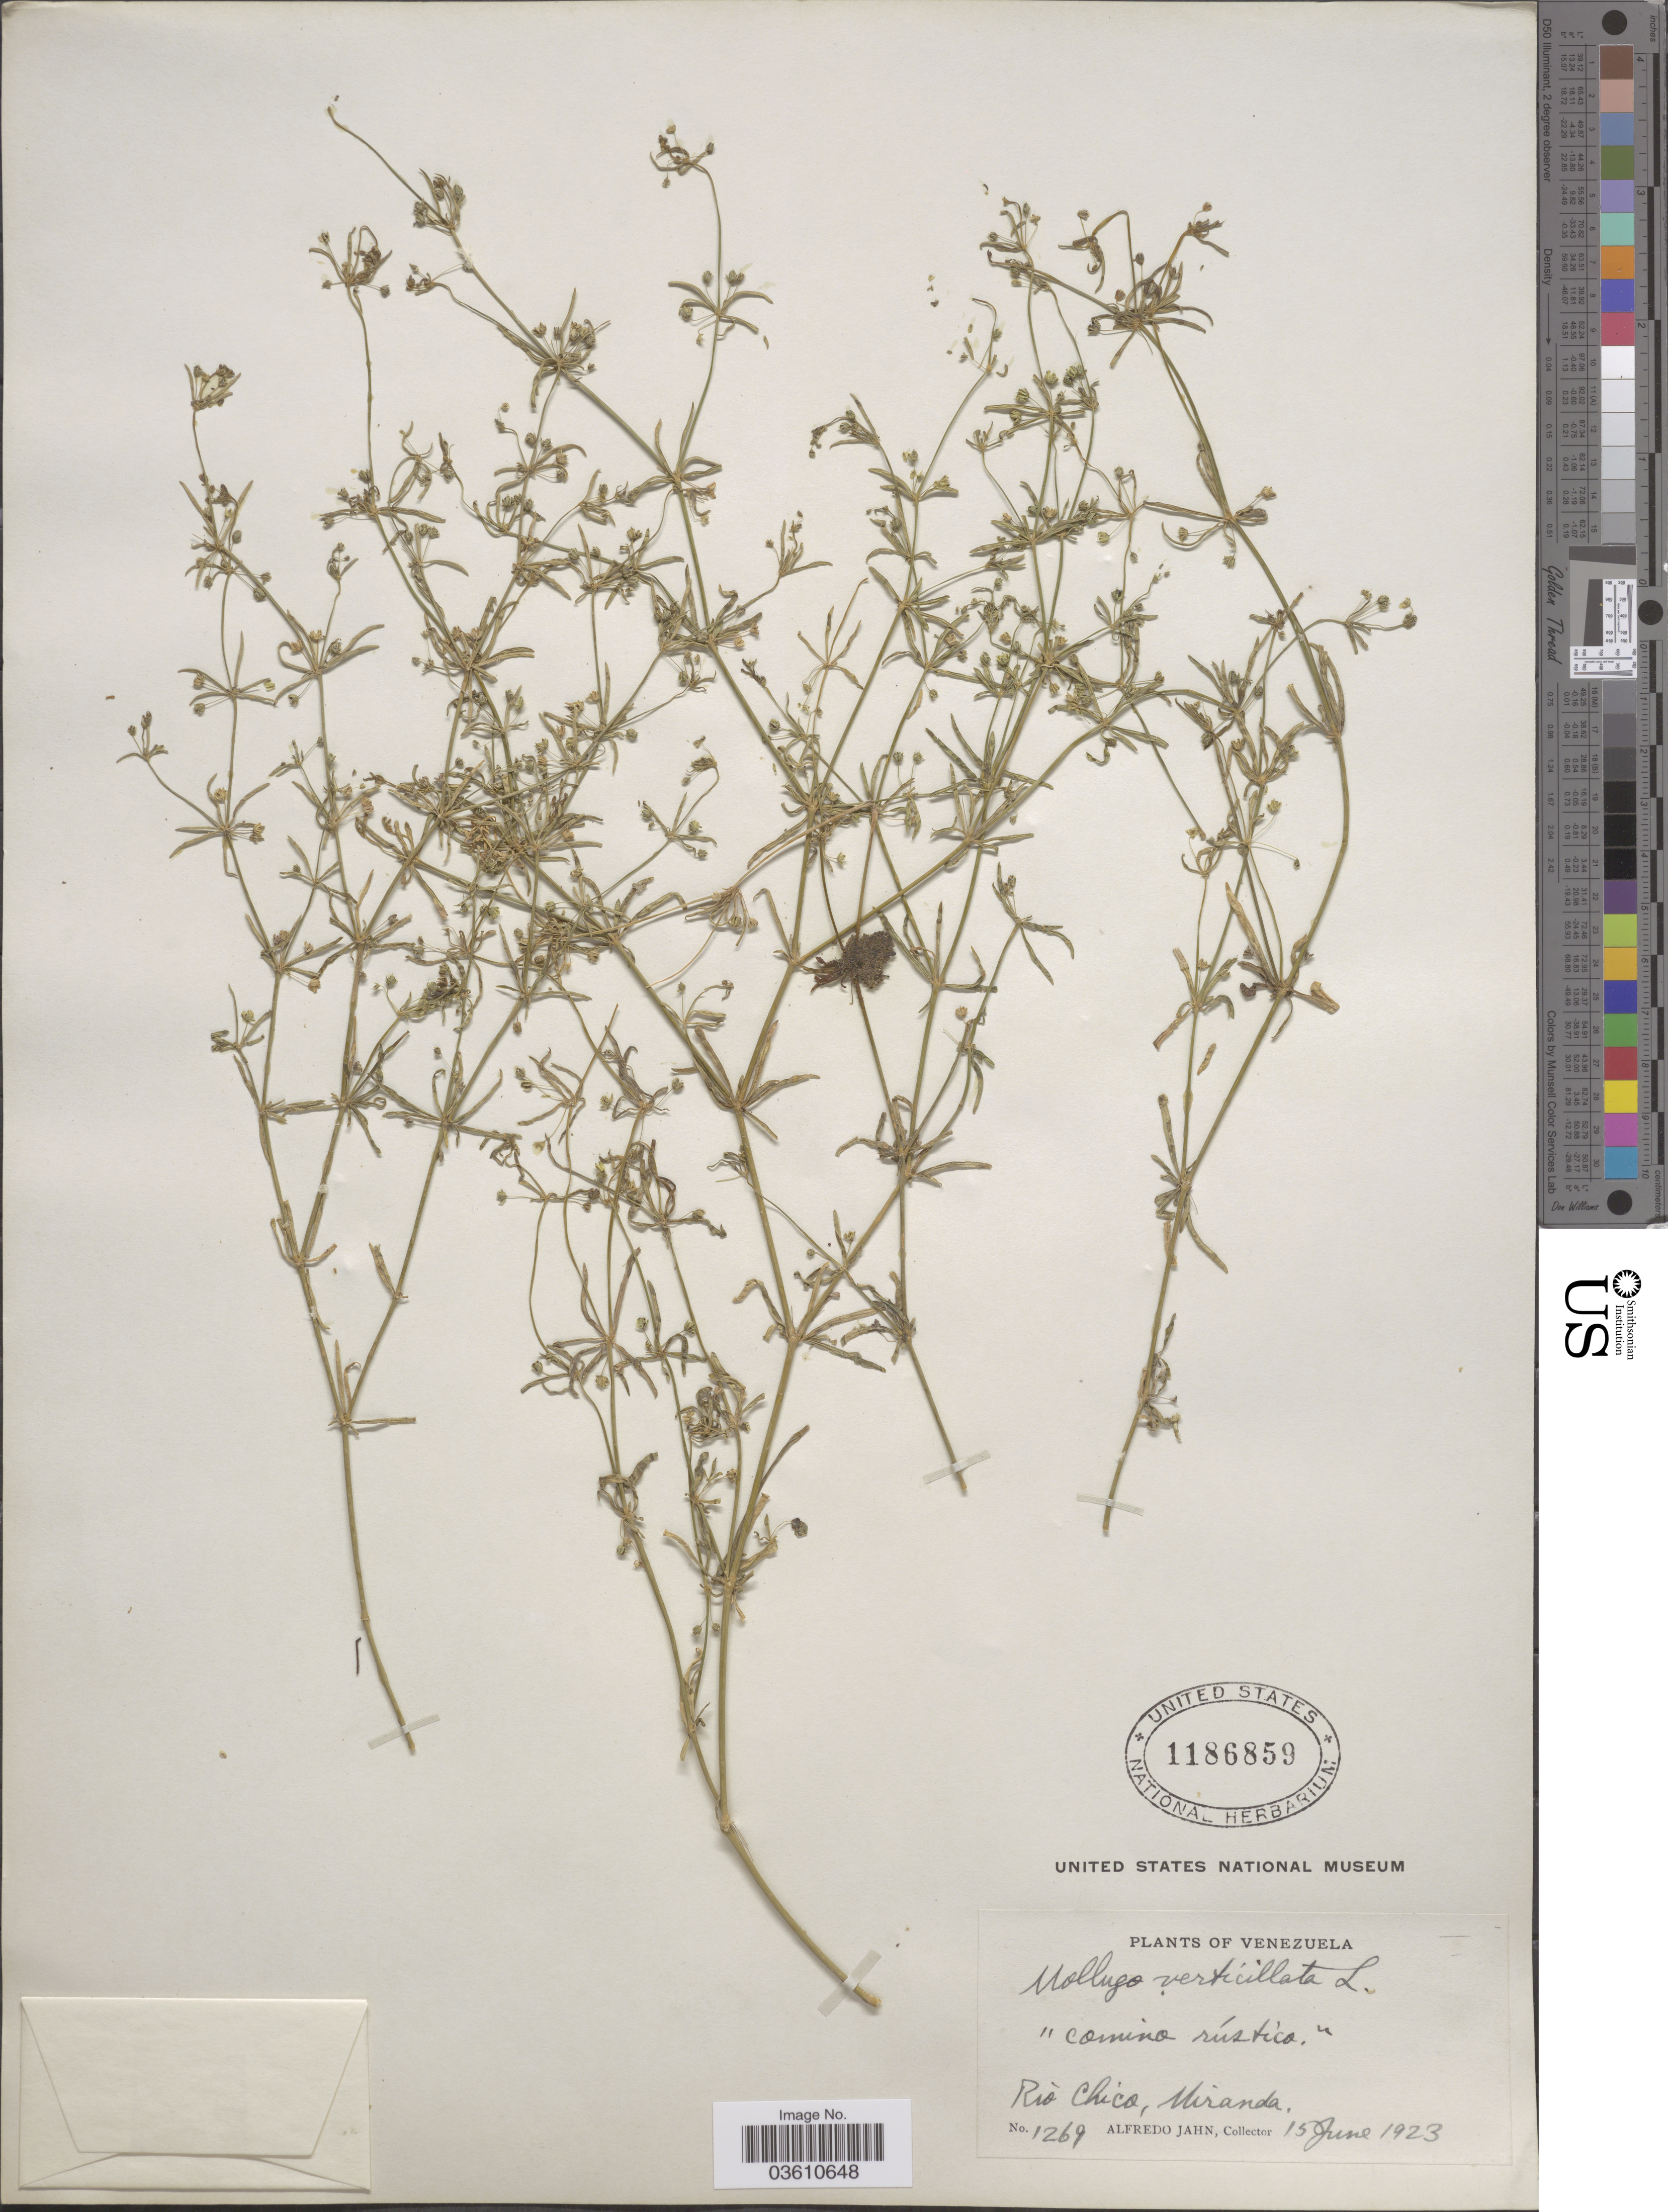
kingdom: Plantae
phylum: Tracheophyta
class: Magnoliopsida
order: Caryophyllales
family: Molluginaceae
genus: Mollugo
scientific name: Mollugo verticillata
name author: L.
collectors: A. Jahn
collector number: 1269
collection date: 1923-06-15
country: Venezuela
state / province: Miranda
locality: Rio Chico.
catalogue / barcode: US 1186859